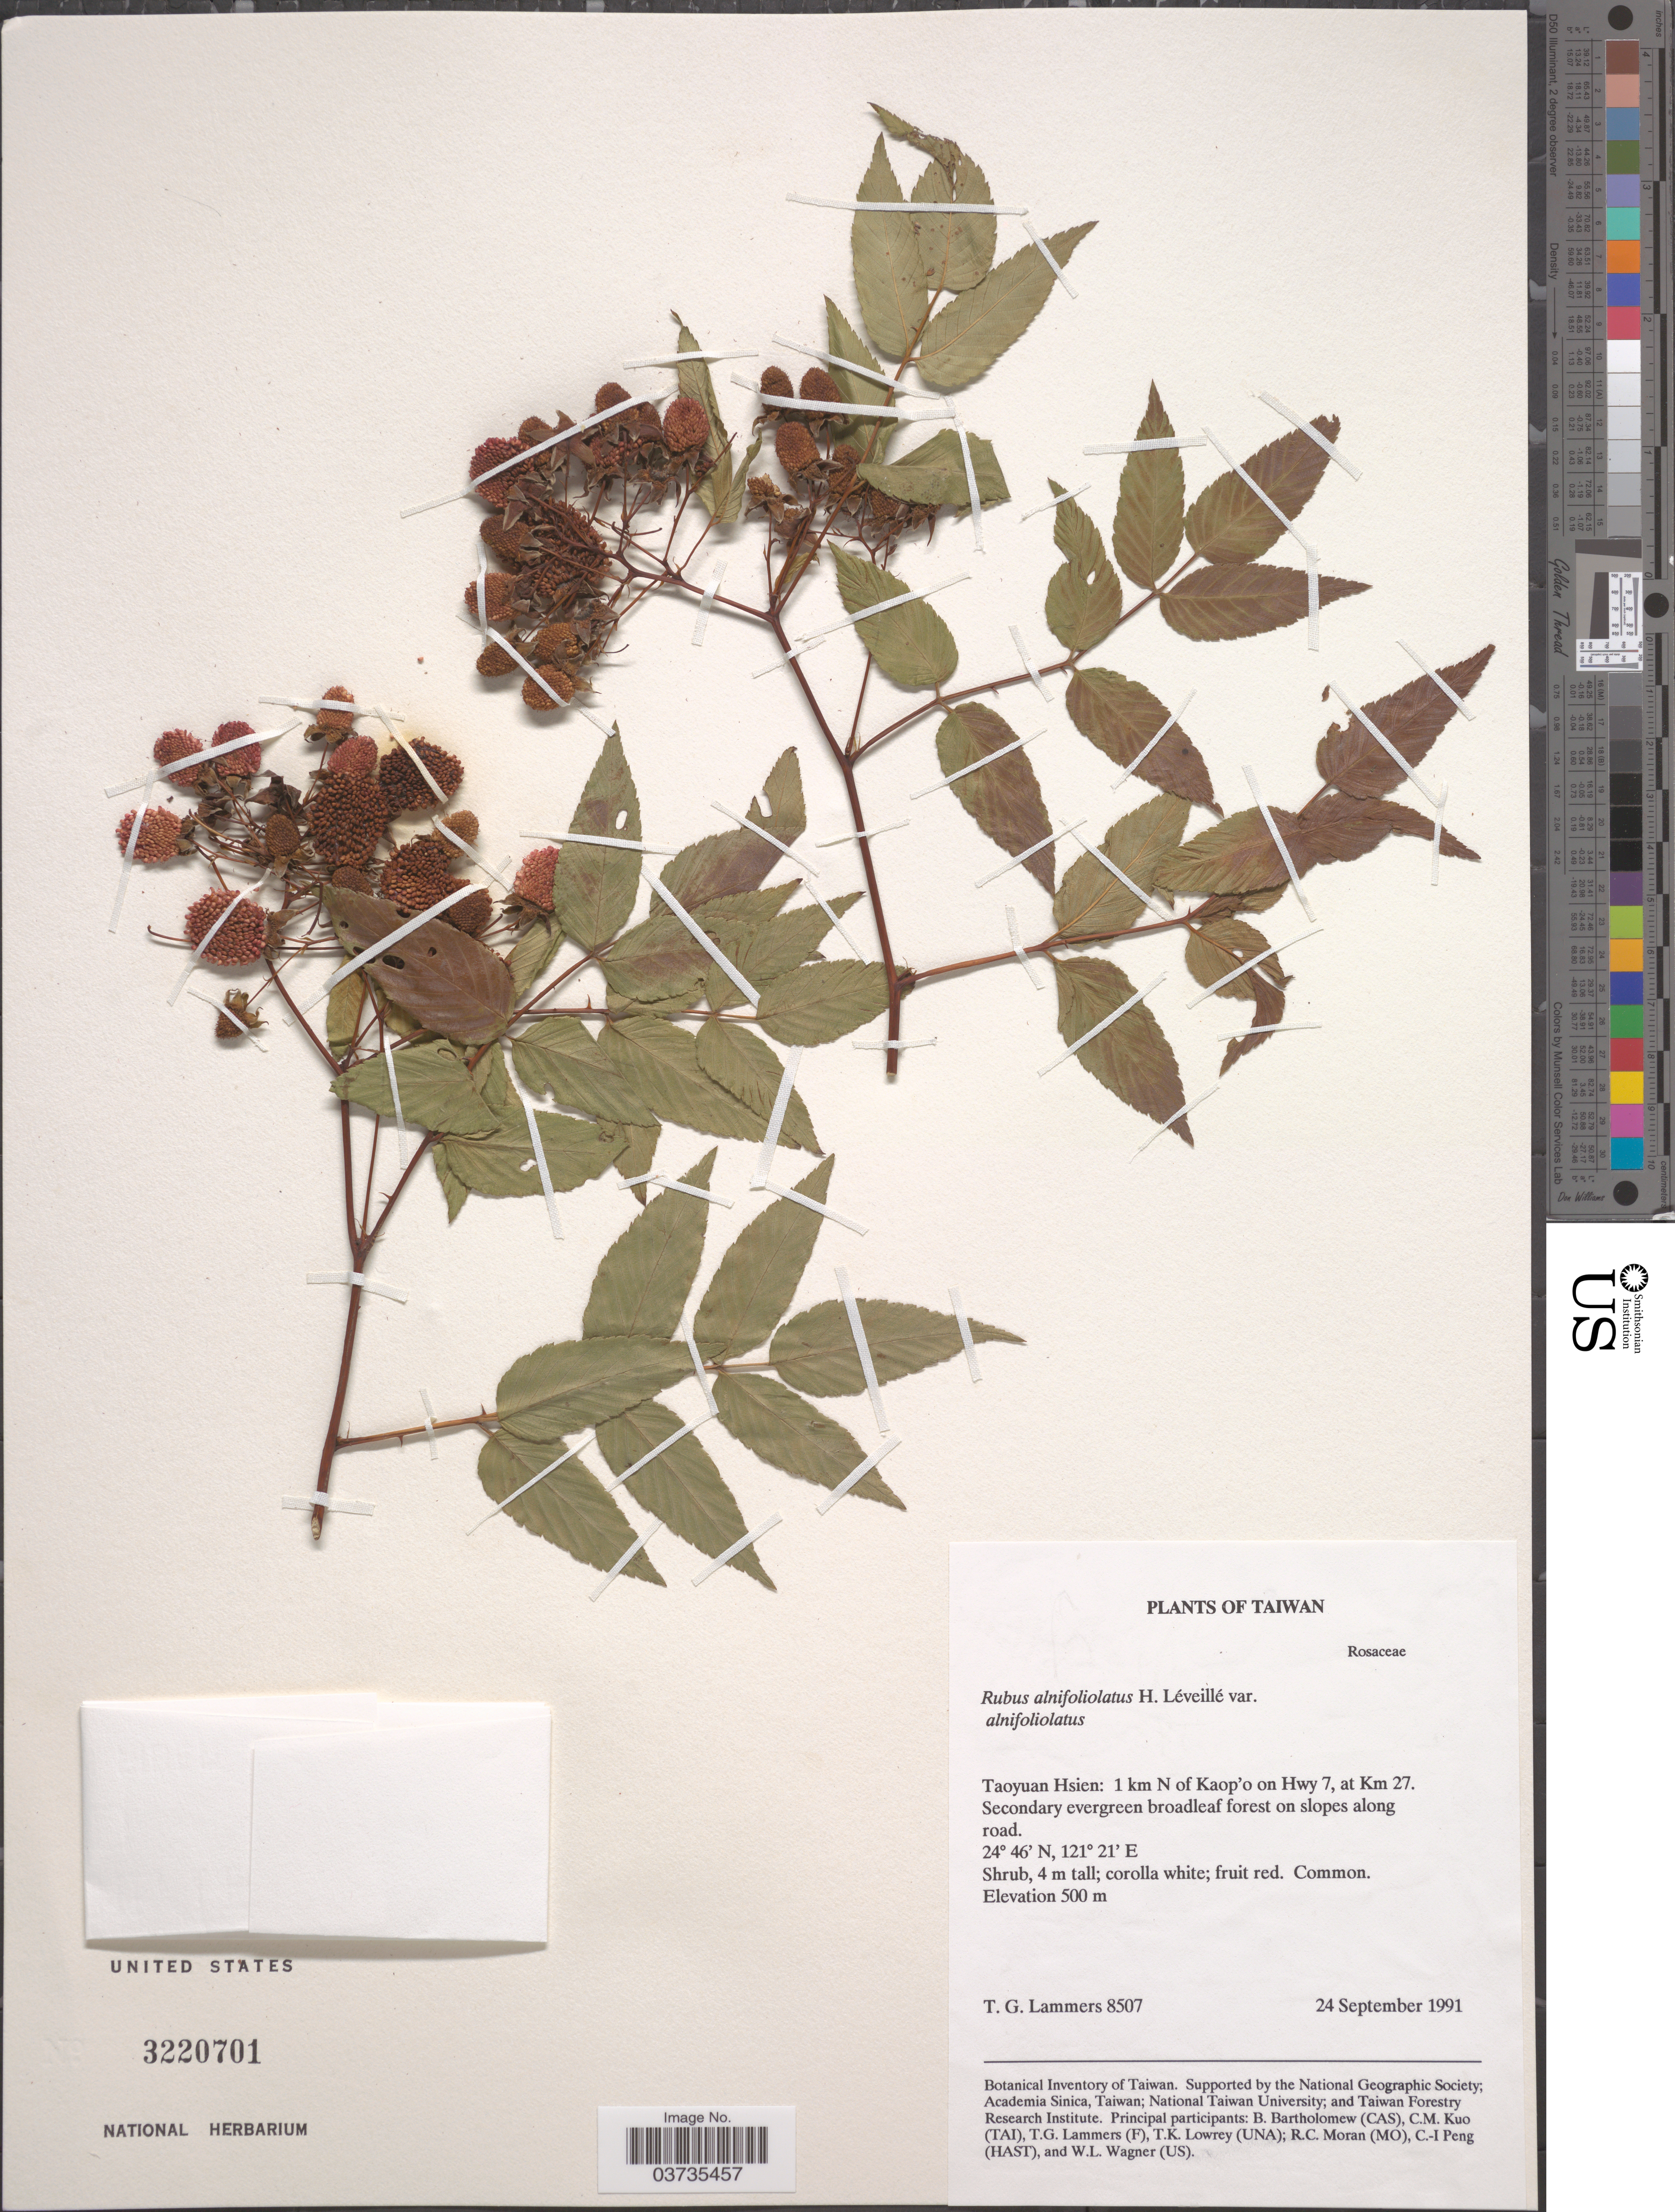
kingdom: Plantae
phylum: Tracheophyta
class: Magnoliopsida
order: Rosales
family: Rosaceae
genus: Rubus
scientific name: Rubus alnifoliolatus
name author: H. Lév. & Vaniot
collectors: T. Lammers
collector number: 8507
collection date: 1991-09-24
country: Taiwan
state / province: Taoyuan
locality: Taoyuan Hsien: 1 km N of Kaop'o on Hwy 7, at Km 27.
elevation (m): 500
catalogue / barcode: US 3220701